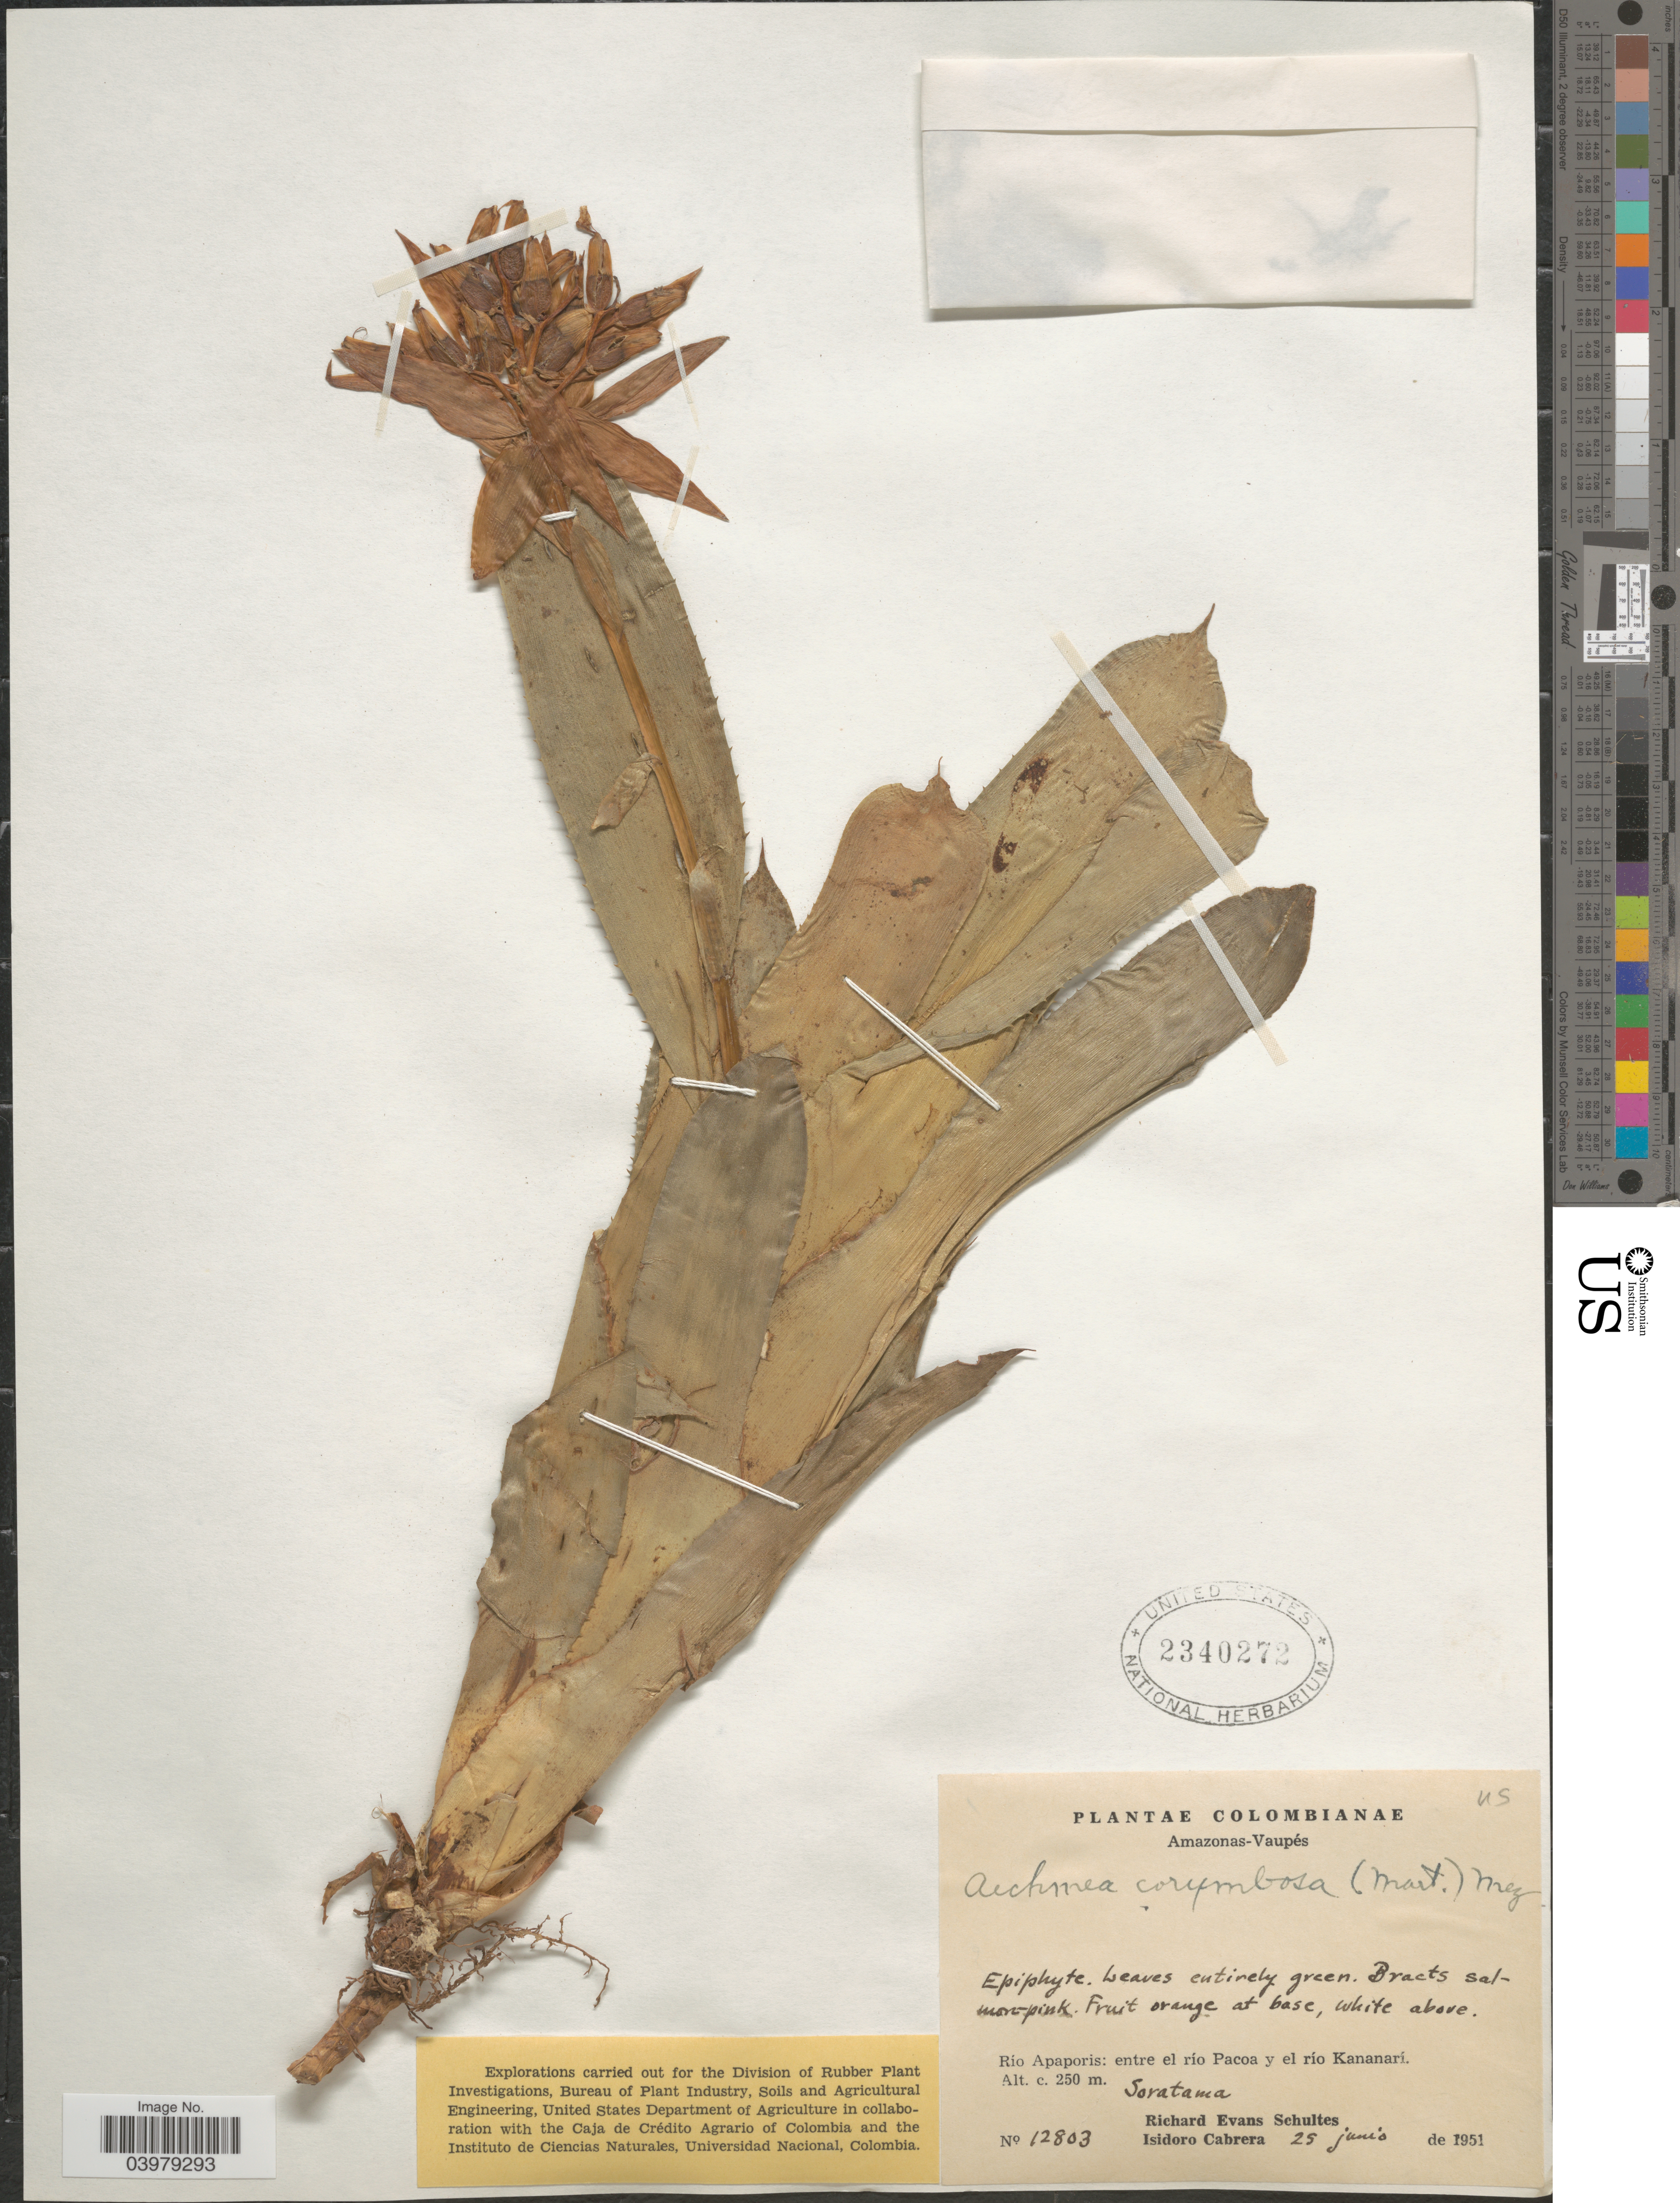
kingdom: Plantae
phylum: Tracheophyta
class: Liliopsida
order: Poales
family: Bromeliaceae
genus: Aechmea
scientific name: Aechmea corymbosa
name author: (Mart. ex Schult. f.) Mez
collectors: R. E. Schultes & I. Cabrera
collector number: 12803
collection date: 1951-06-25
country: Colombia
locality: Amazonas-Vaupés. Río Apaporis: entre el río Pacoa y el río Kananarí. Soratama.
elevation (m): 250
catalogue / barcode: US 2340272